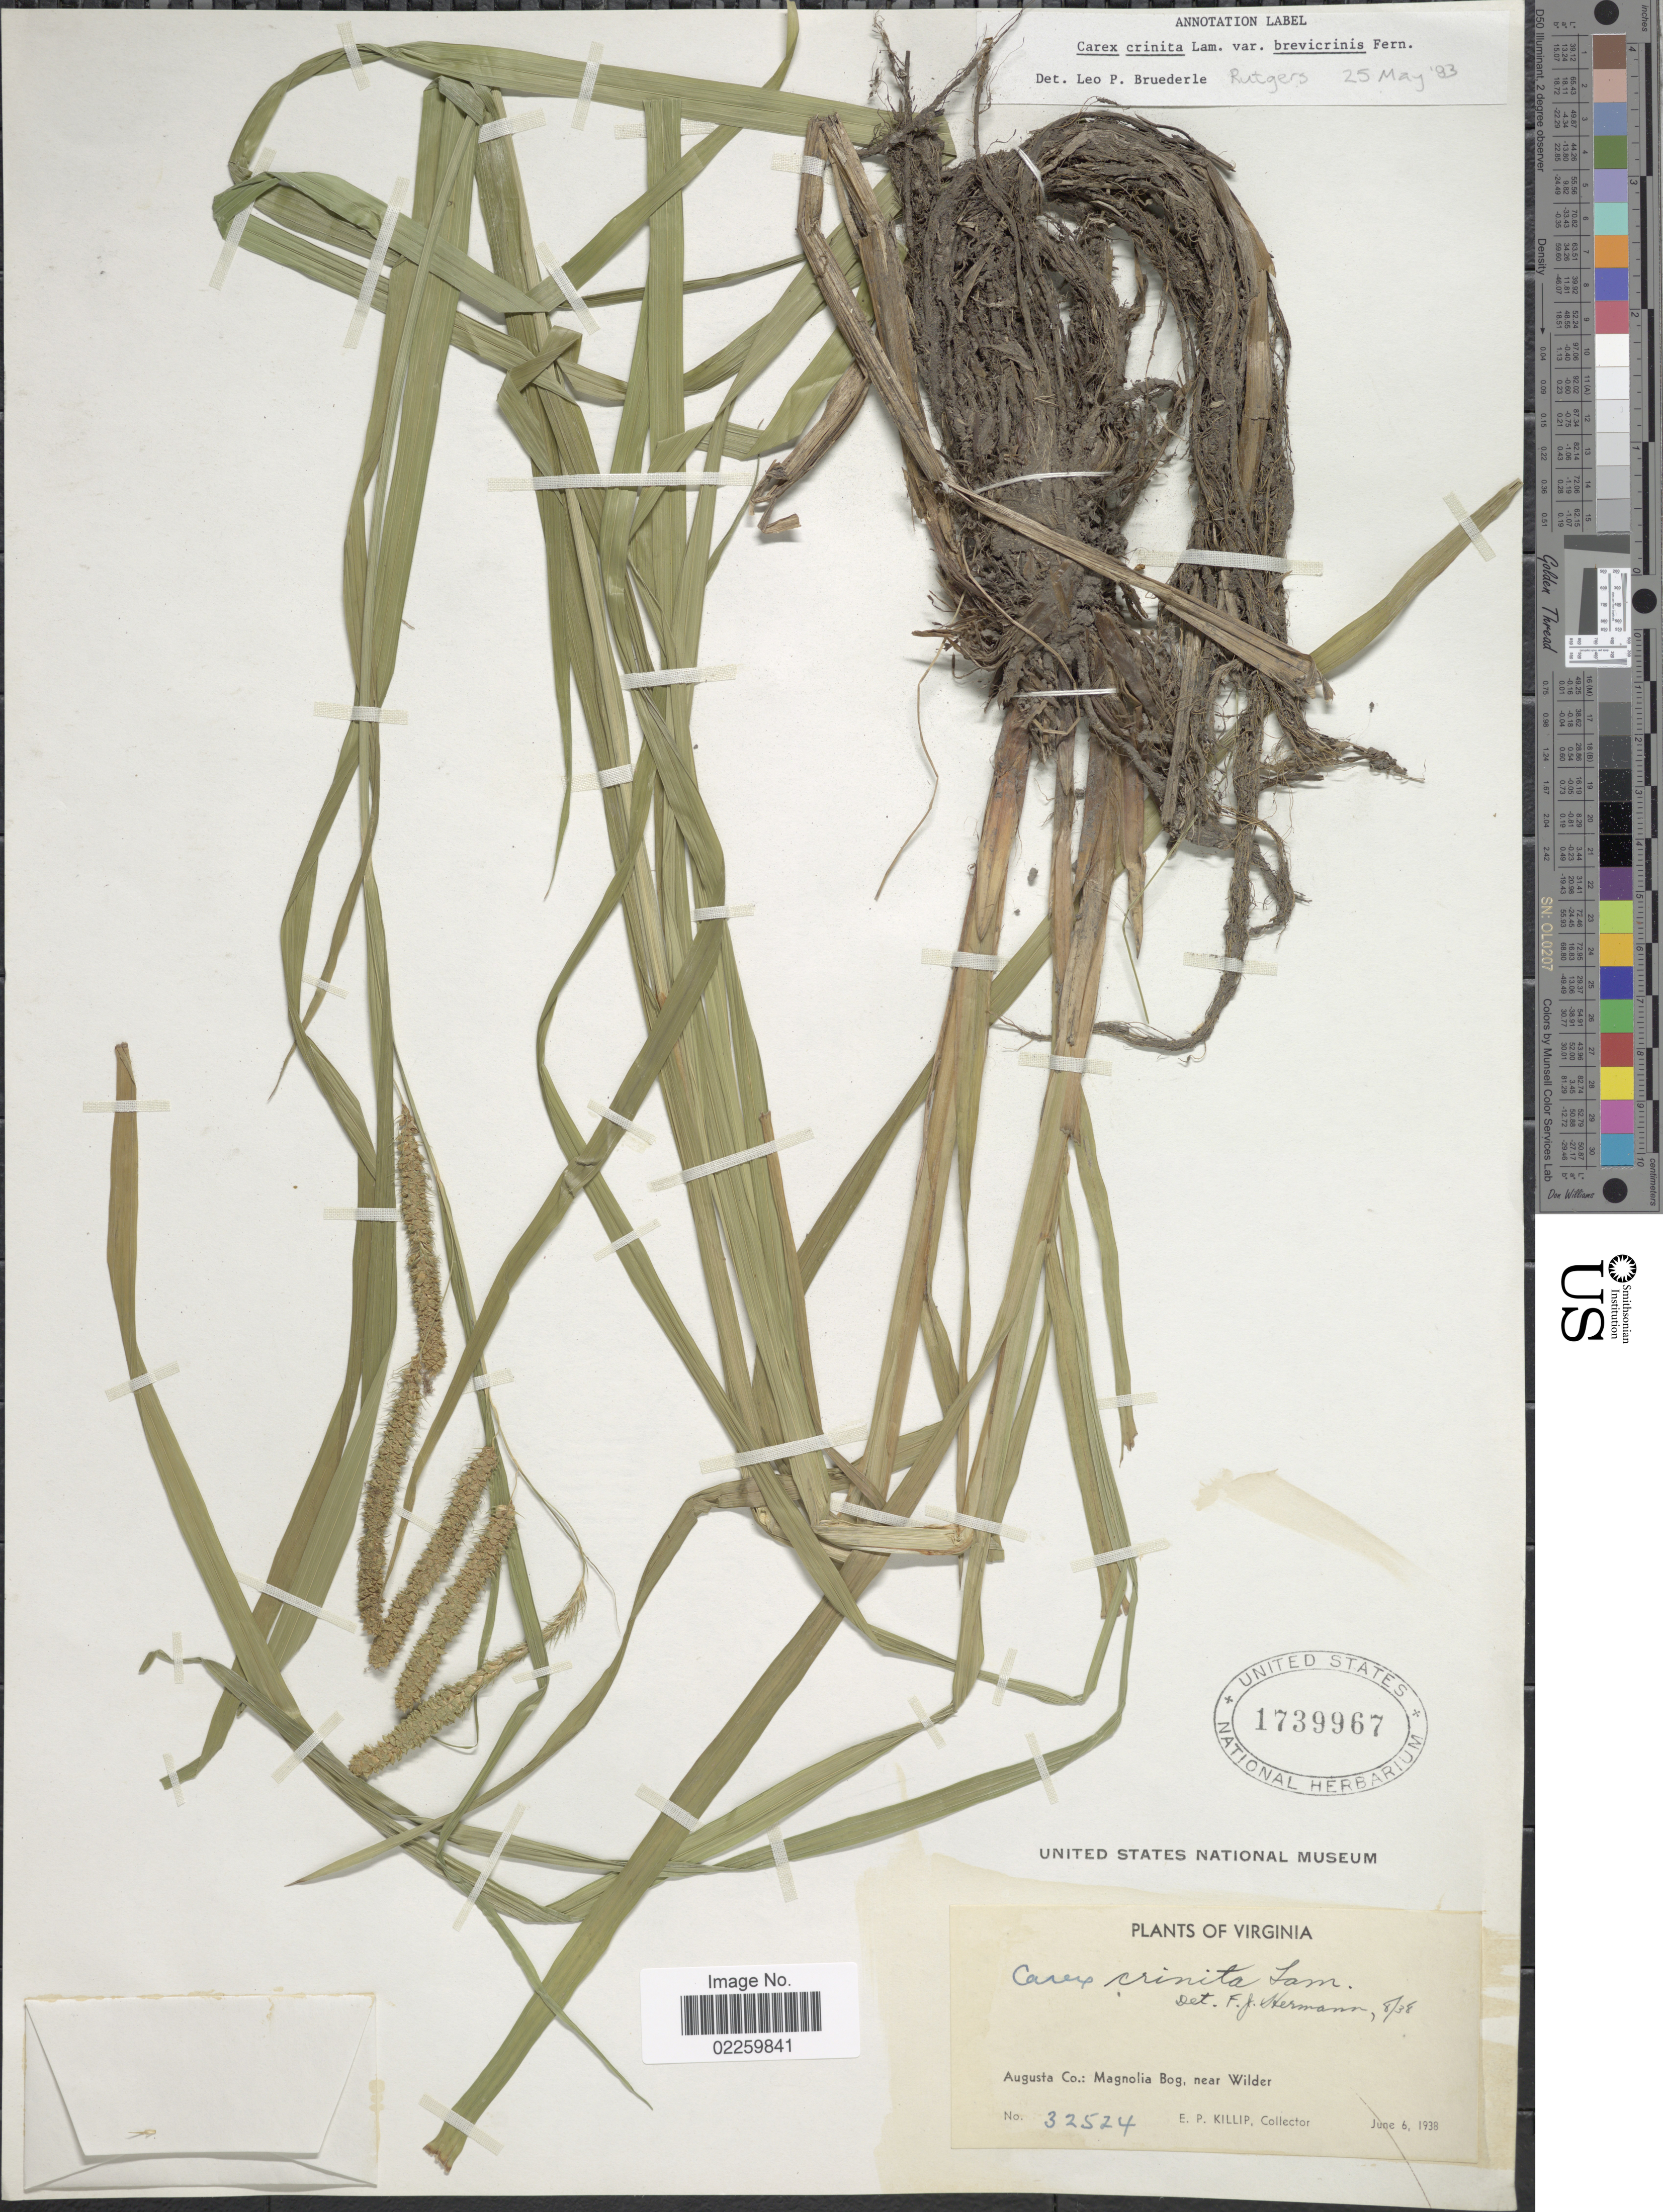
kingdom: Plantae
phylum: Tracheophyta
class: Liliopsida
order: Poales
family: Cyperaceae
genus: Carex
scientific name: Carex crinita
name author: Lam.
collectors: E. P. Killip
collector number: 32524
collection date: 1938-06-06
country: United States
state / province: Virginia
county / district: Augusta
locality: Augusta Co.: Magnolia Bog, near Wilder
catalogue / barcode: US 1739967